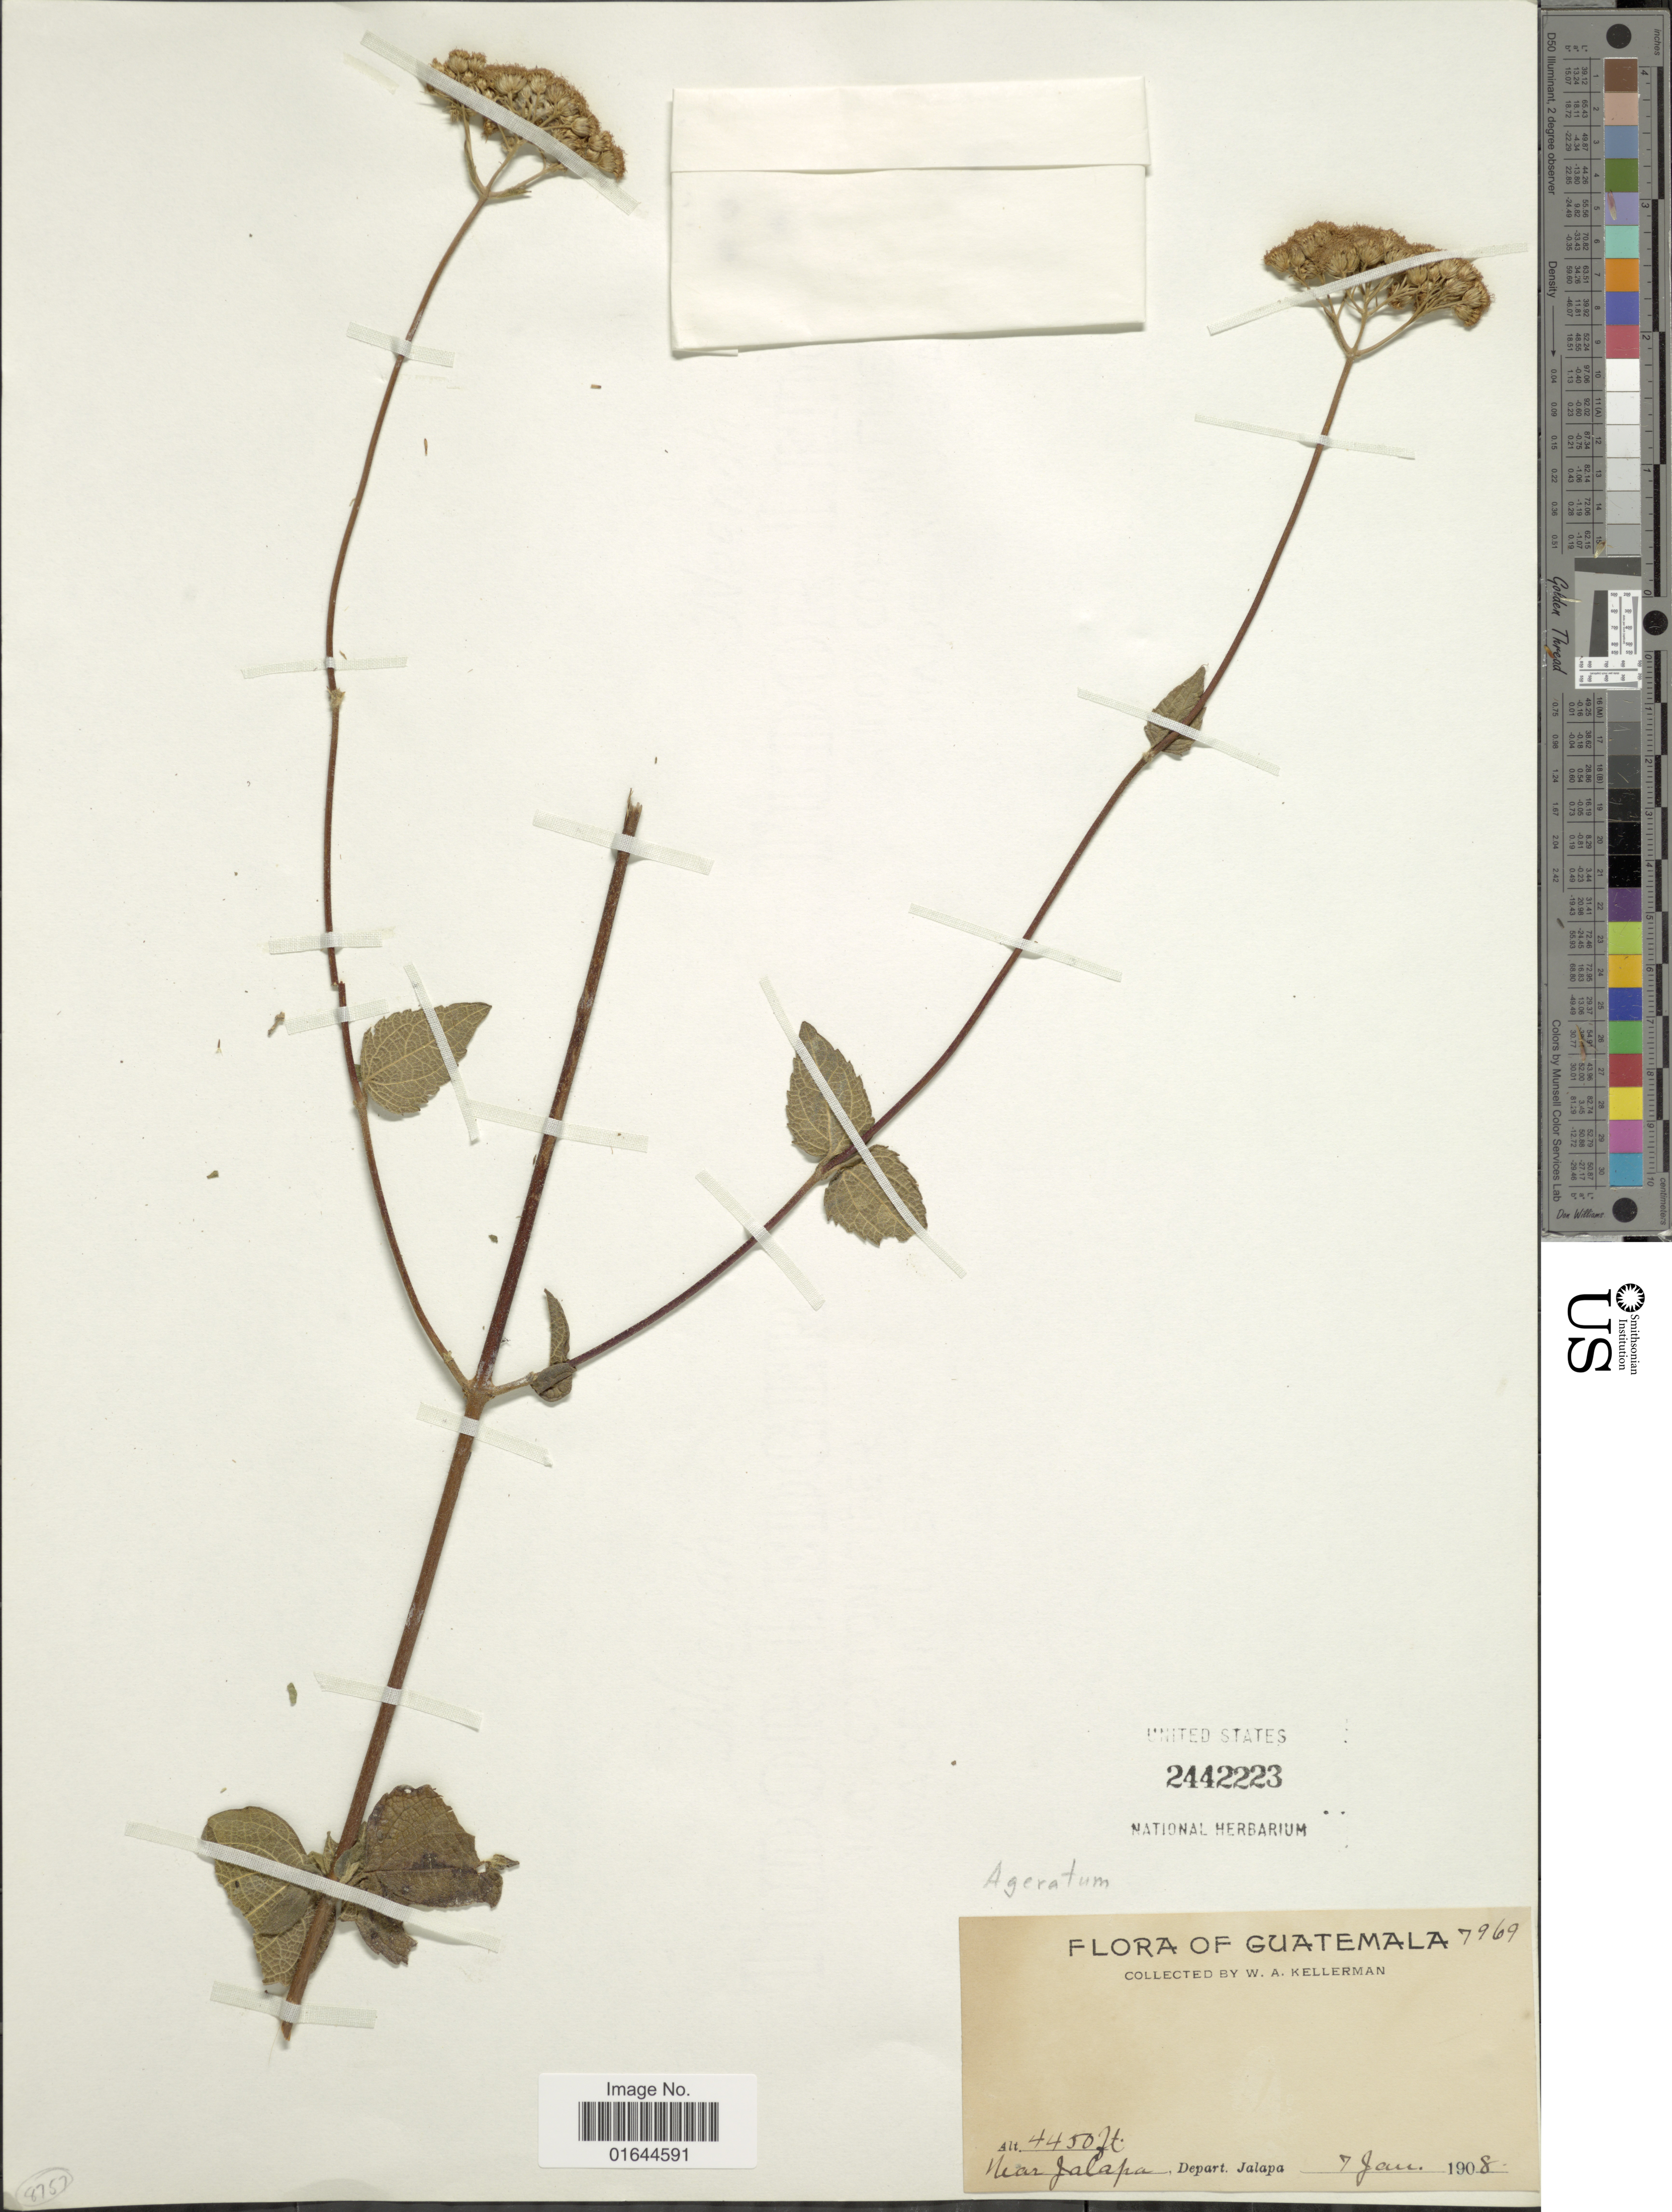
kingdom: Plantae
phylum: Tracheophyta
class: Magnoliopsida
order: Asterales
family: Asteraceae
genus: Ageratum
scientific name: Ageratum corymbosum f. corymbosum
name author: Zuccagni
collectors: W. Kellerman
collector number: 7969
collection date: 1908-01-07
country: Guatemala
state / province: Jalapa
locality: Near Jalapa.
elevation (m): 1356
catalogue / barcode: US 2442223